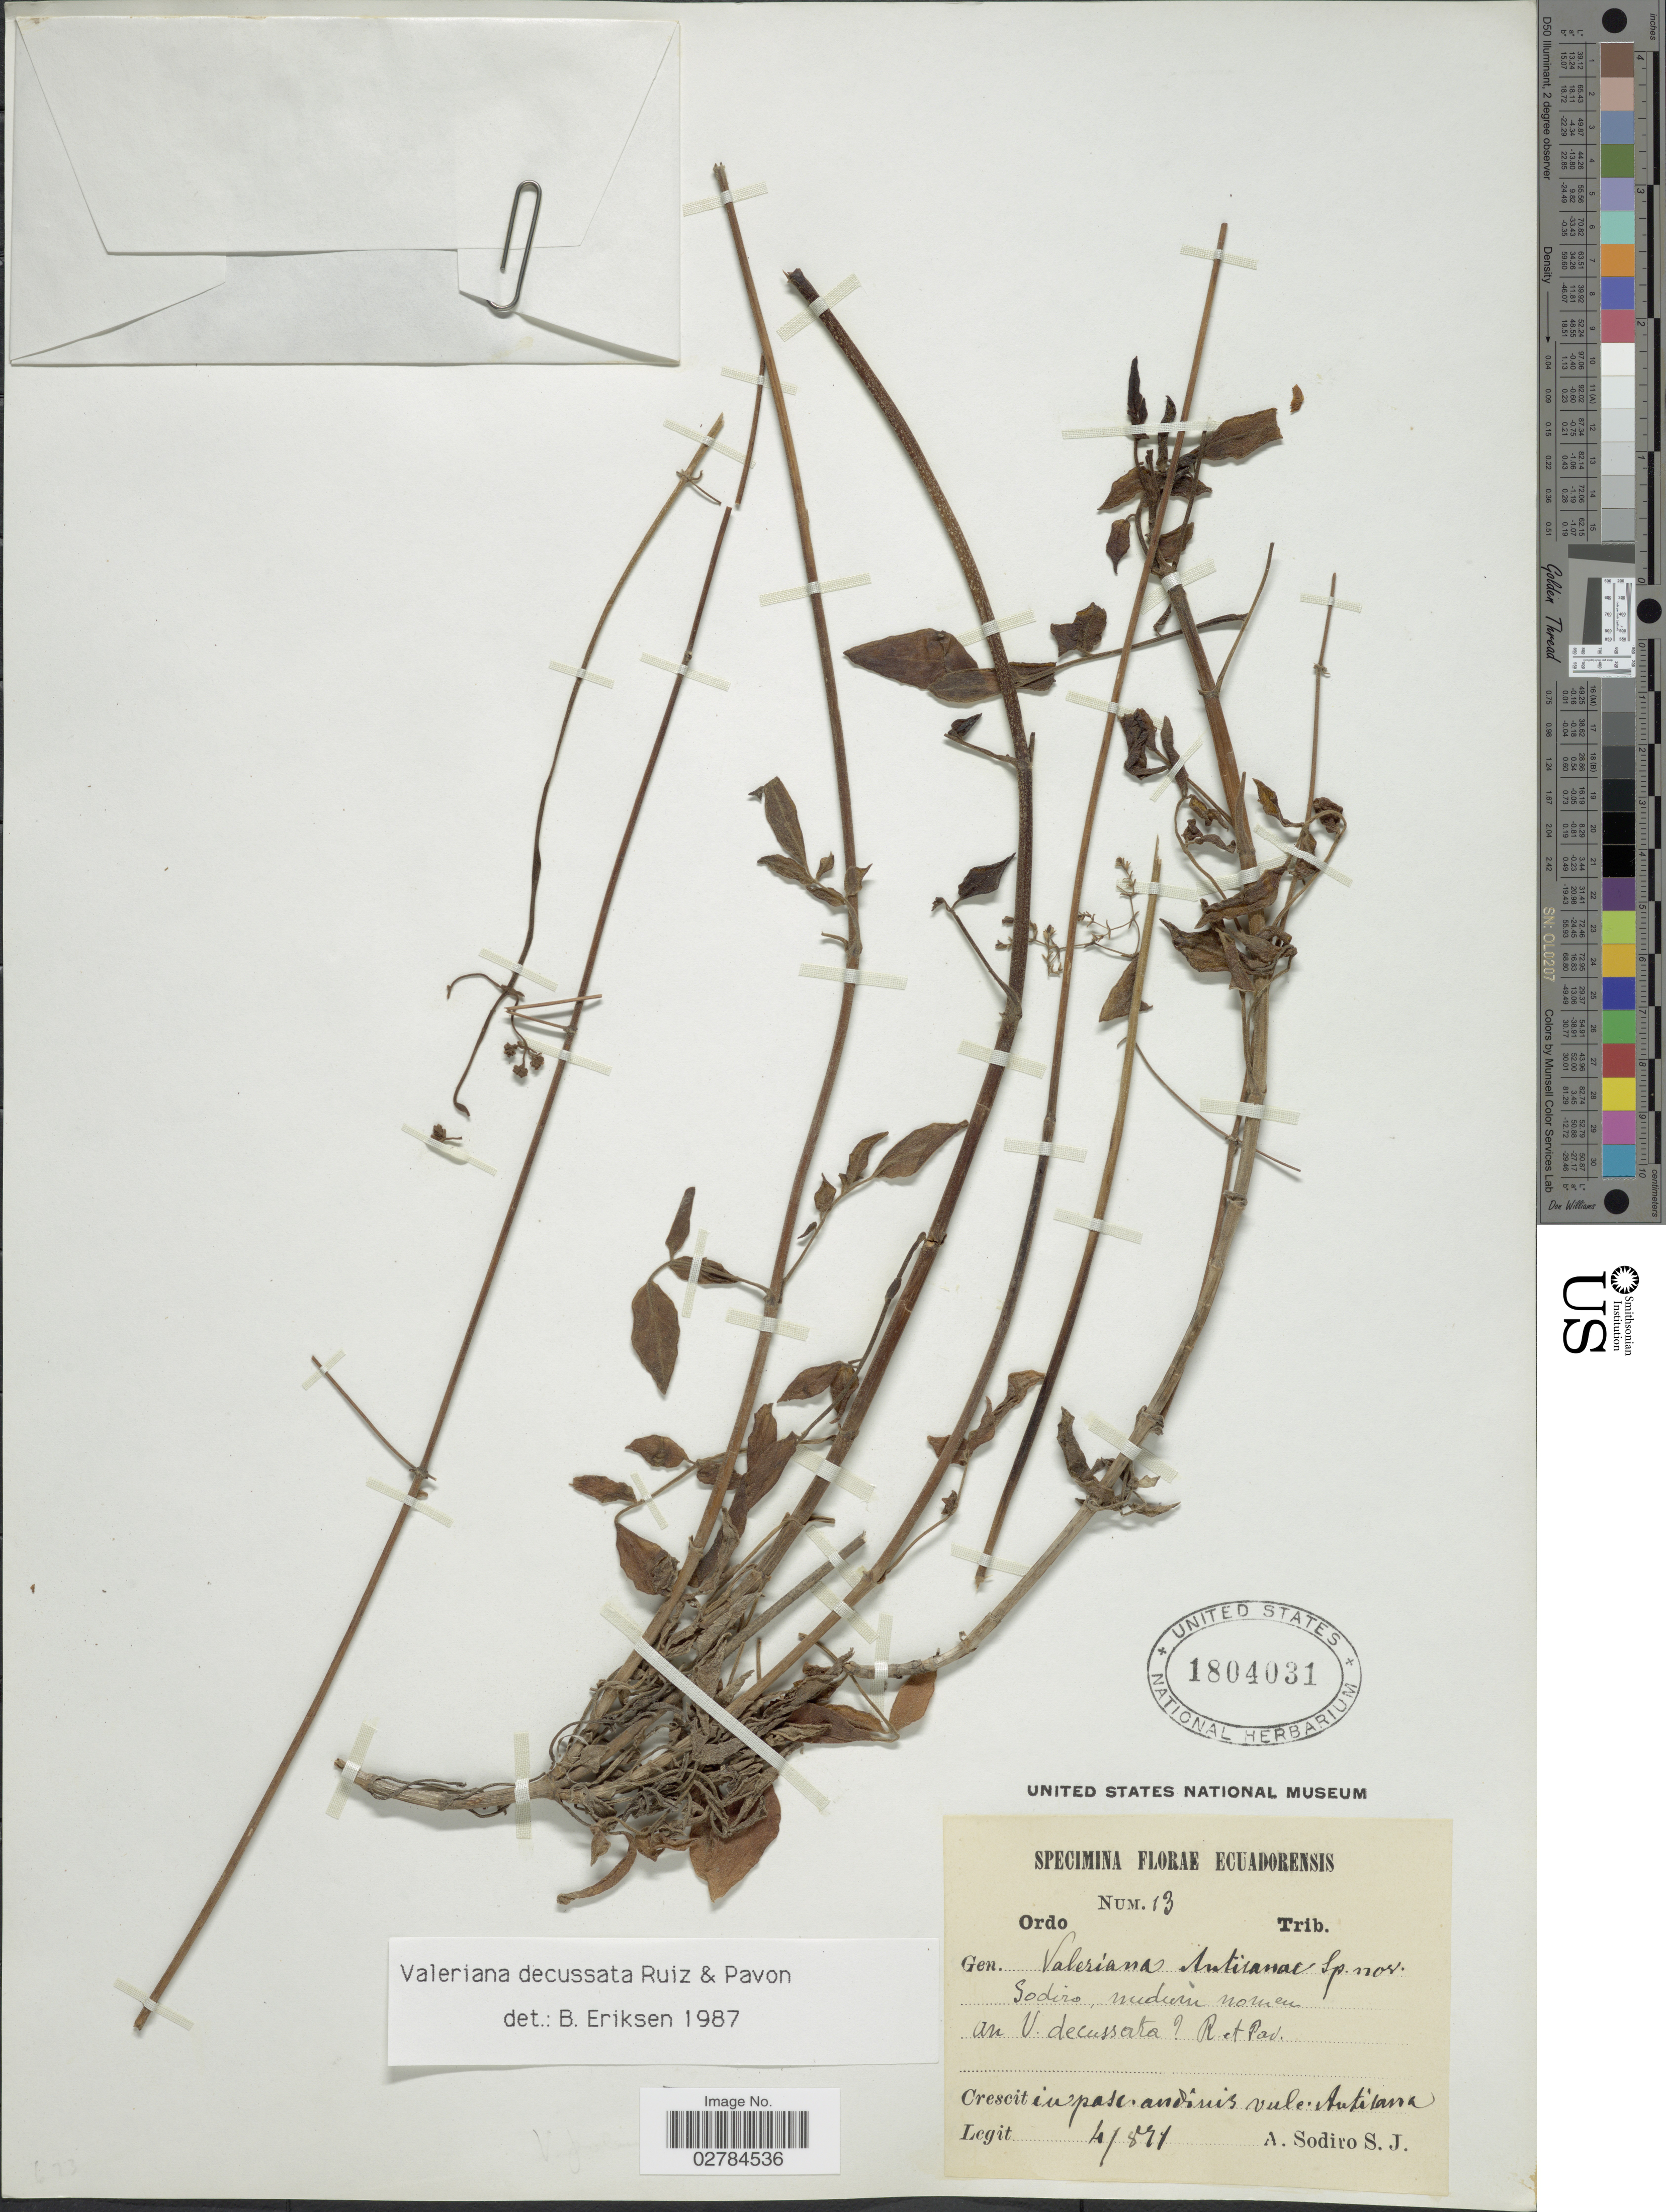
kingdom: Plantae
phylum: Tracheophyta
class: Magnoliopsida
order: Dipsacales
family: Caprifoliaceae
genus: Valeriana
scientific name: Valeriana decussata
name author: Ruiz & Pav.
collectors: A. Sodiro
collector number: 13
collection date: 1871-04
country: Ecuador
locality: In pasc. andinis vule. Antisana.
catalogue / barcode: US 1804031